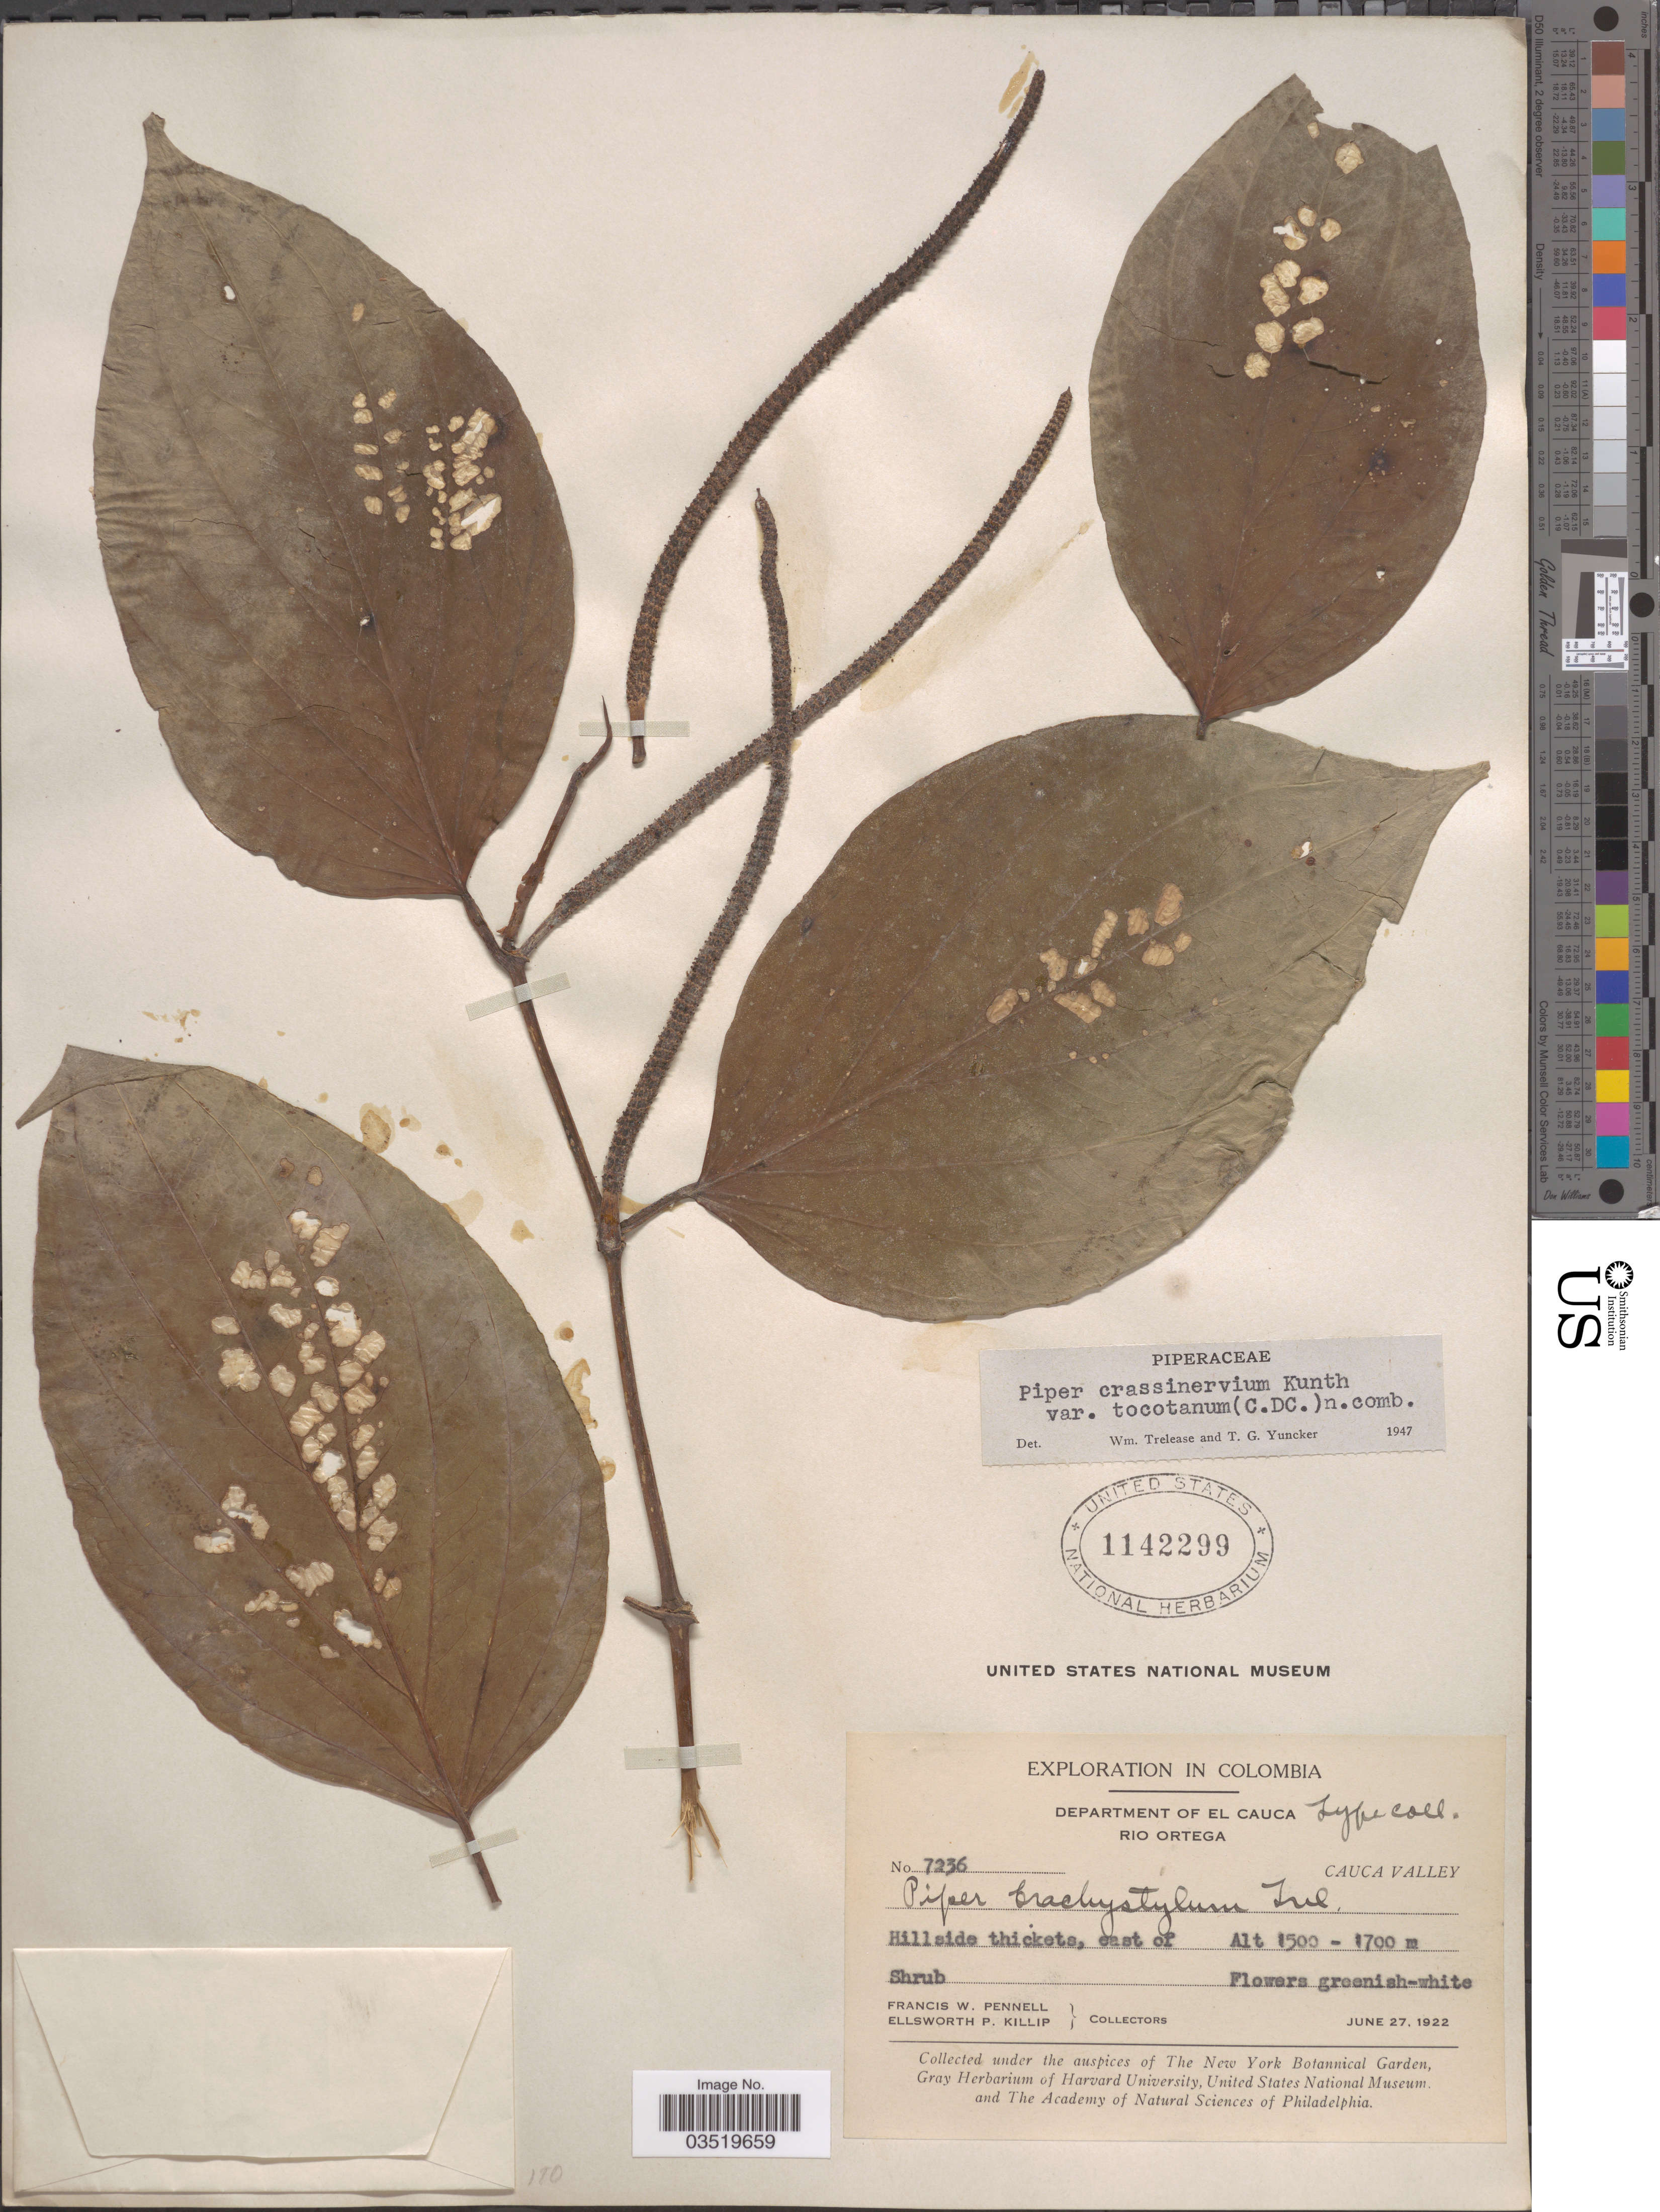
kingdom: Plantae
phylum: Tracheophyta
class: Magnoliopsida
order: Piperales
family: Piperaceae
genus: Piper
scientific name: Piper crassinervium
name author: Kunth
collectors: F. W. Pennell & E. P. Killip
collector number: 7236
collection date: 1922-06-27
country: Colombia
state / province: Cauca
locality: Department of El Cauca, Rio Ortega. Cauca Valley. Hillside thickets, east of Shrub.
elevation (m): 1500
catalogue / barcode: US 1142299